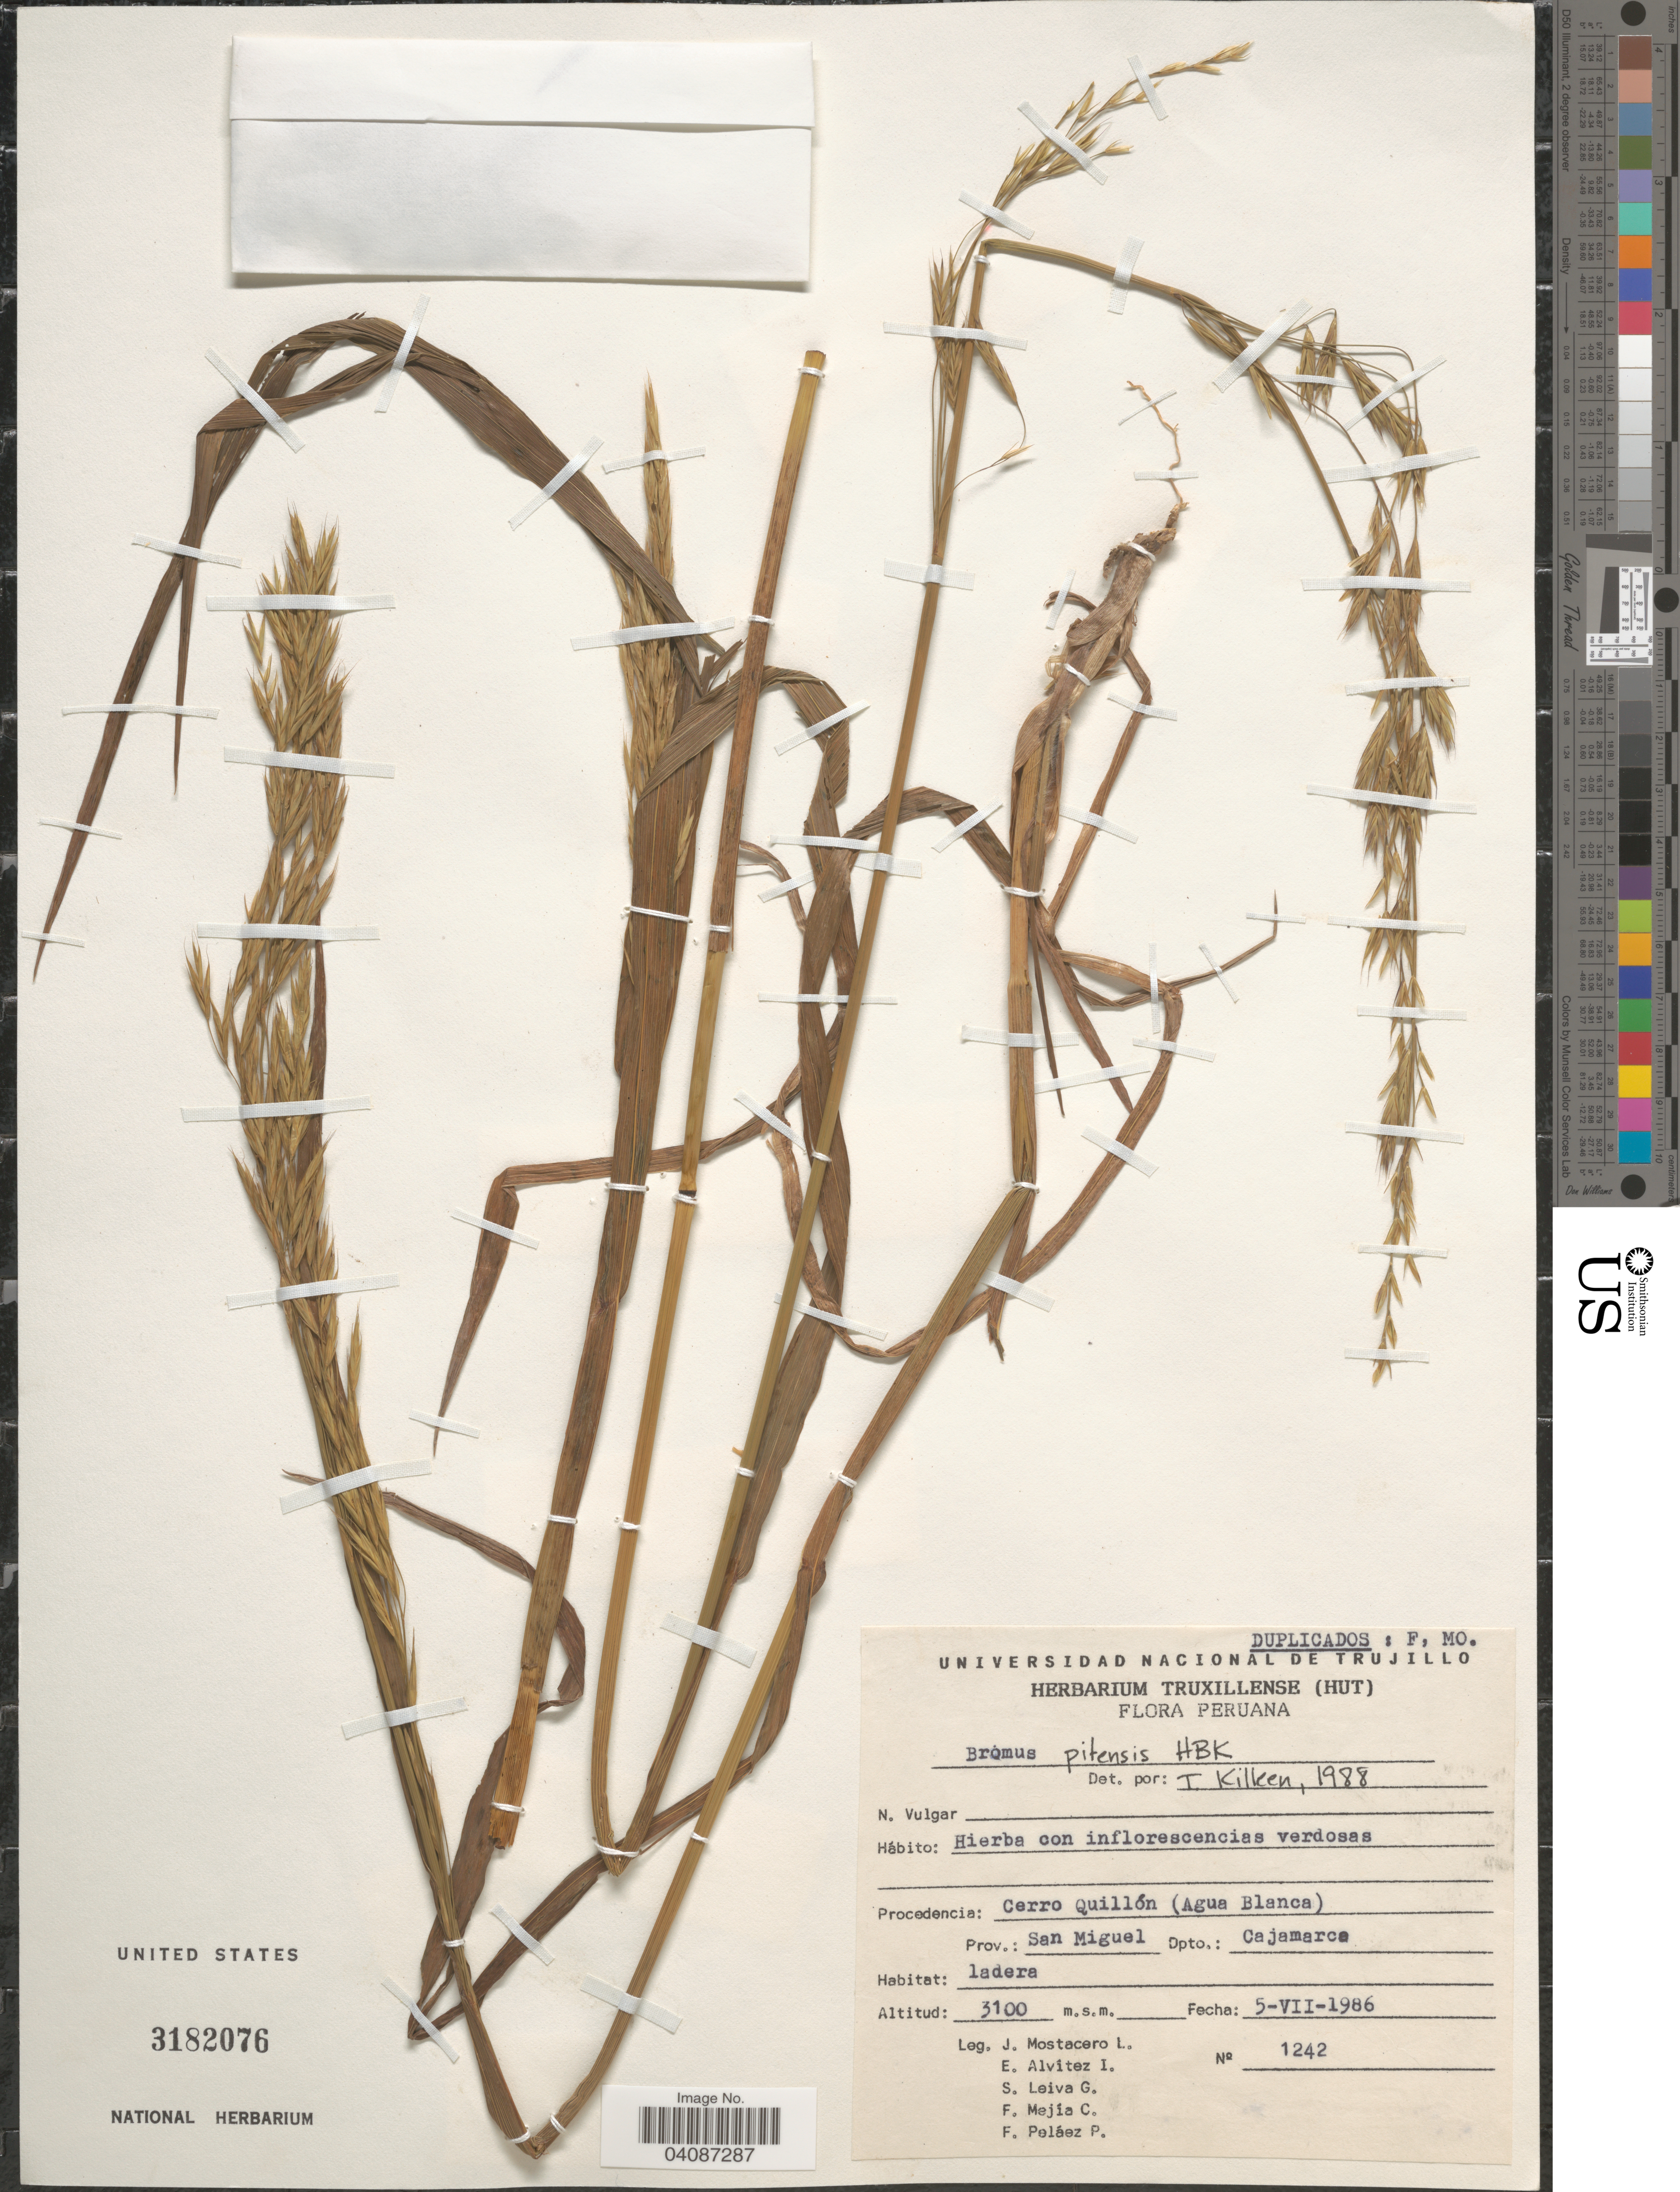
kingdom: Plantae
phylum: Tracheophyta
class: Liliopsida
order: Poales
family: Poaceae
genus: Bromus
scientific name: Bromus pitensis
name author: Kunth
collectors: J. Mostacero L., E. Alvitez I., S. Leiva G., F. Mejia C. & F. Pelaez P.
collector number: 1242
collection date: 1986-07-05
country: Peru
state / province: Cajamarca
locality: Peruana. Cerro Quillón (Agua Blanca). Prov.: San Miguel. Dpto.: Cajamarca.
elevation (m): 3100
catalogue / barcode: US 3182076